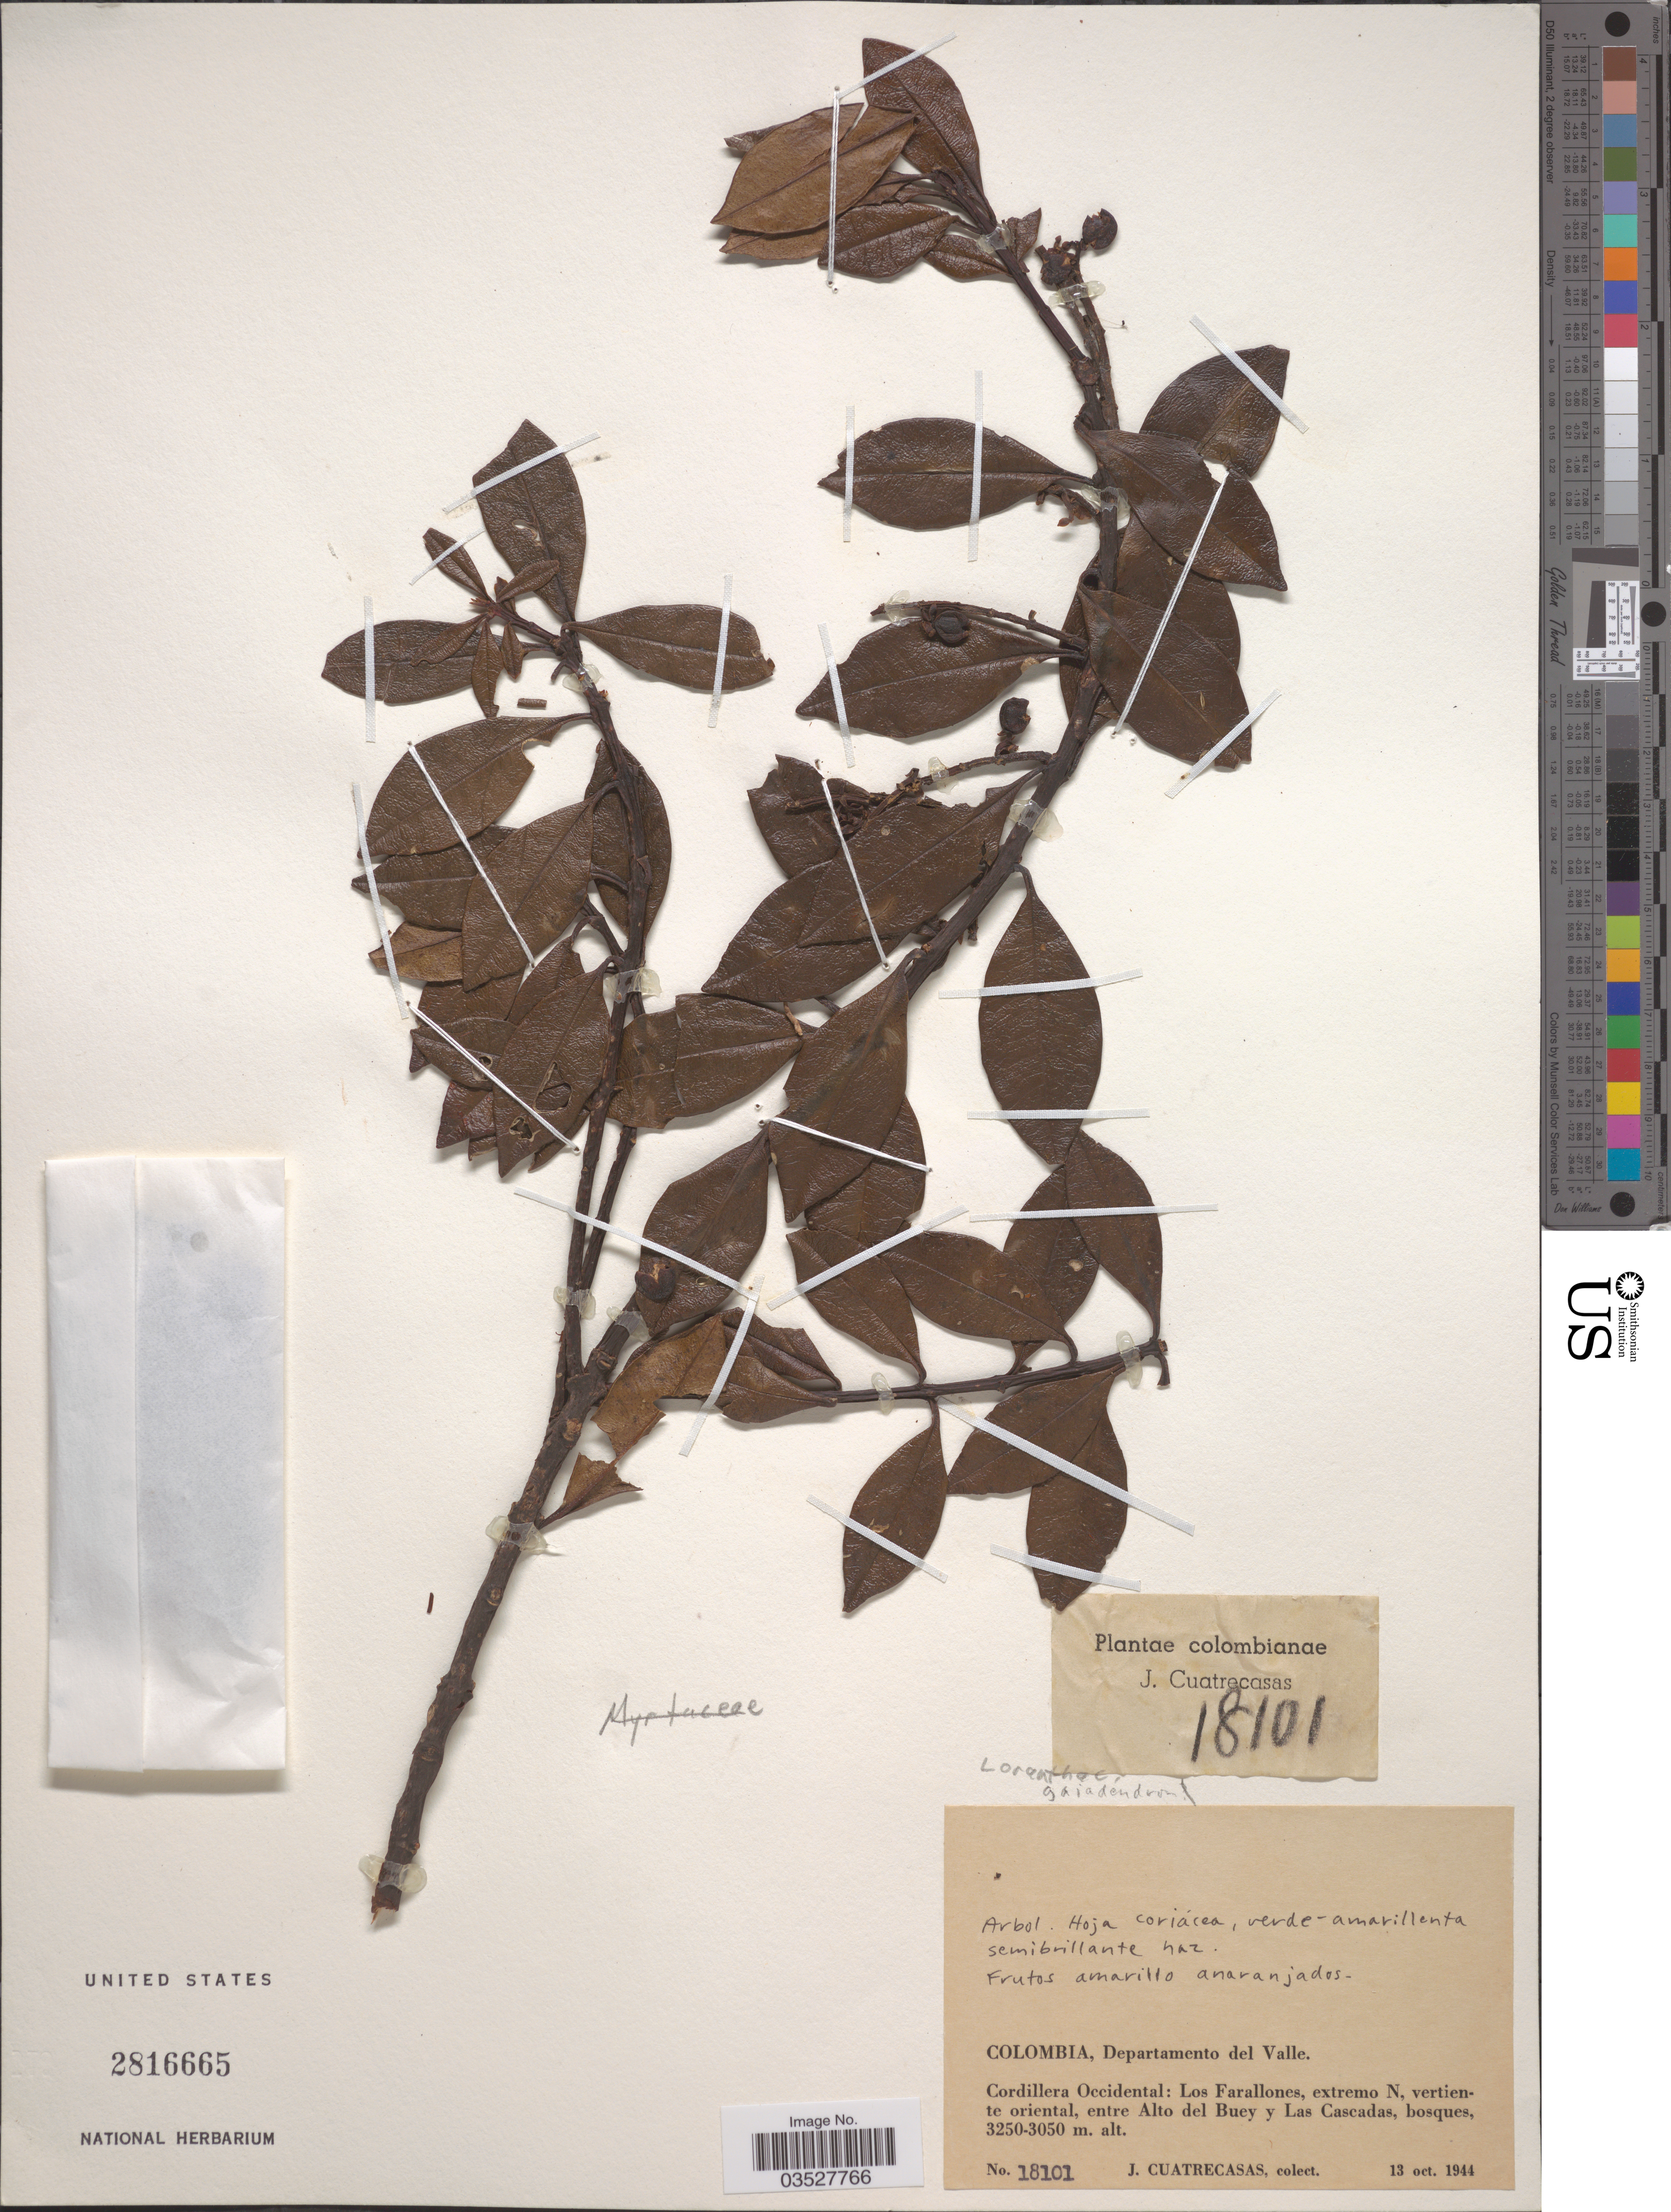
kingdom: Plantae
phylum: Tracheophyta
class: Magnoliopsida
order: Santalales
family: Loranthaceae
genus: Gaiadendron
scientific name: Gaiadendron sp.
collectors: J. Cuatrecasas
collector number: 18101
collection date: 1944-10-13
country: Colombia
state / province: Valle del Cauca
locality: Departamento del Valle. Cordillera Occidental: Los Farallones, extremo N, vertiente oriental, entre Alto del Buey y Las Cascadas.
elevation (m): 3050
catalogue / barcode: US 2816665